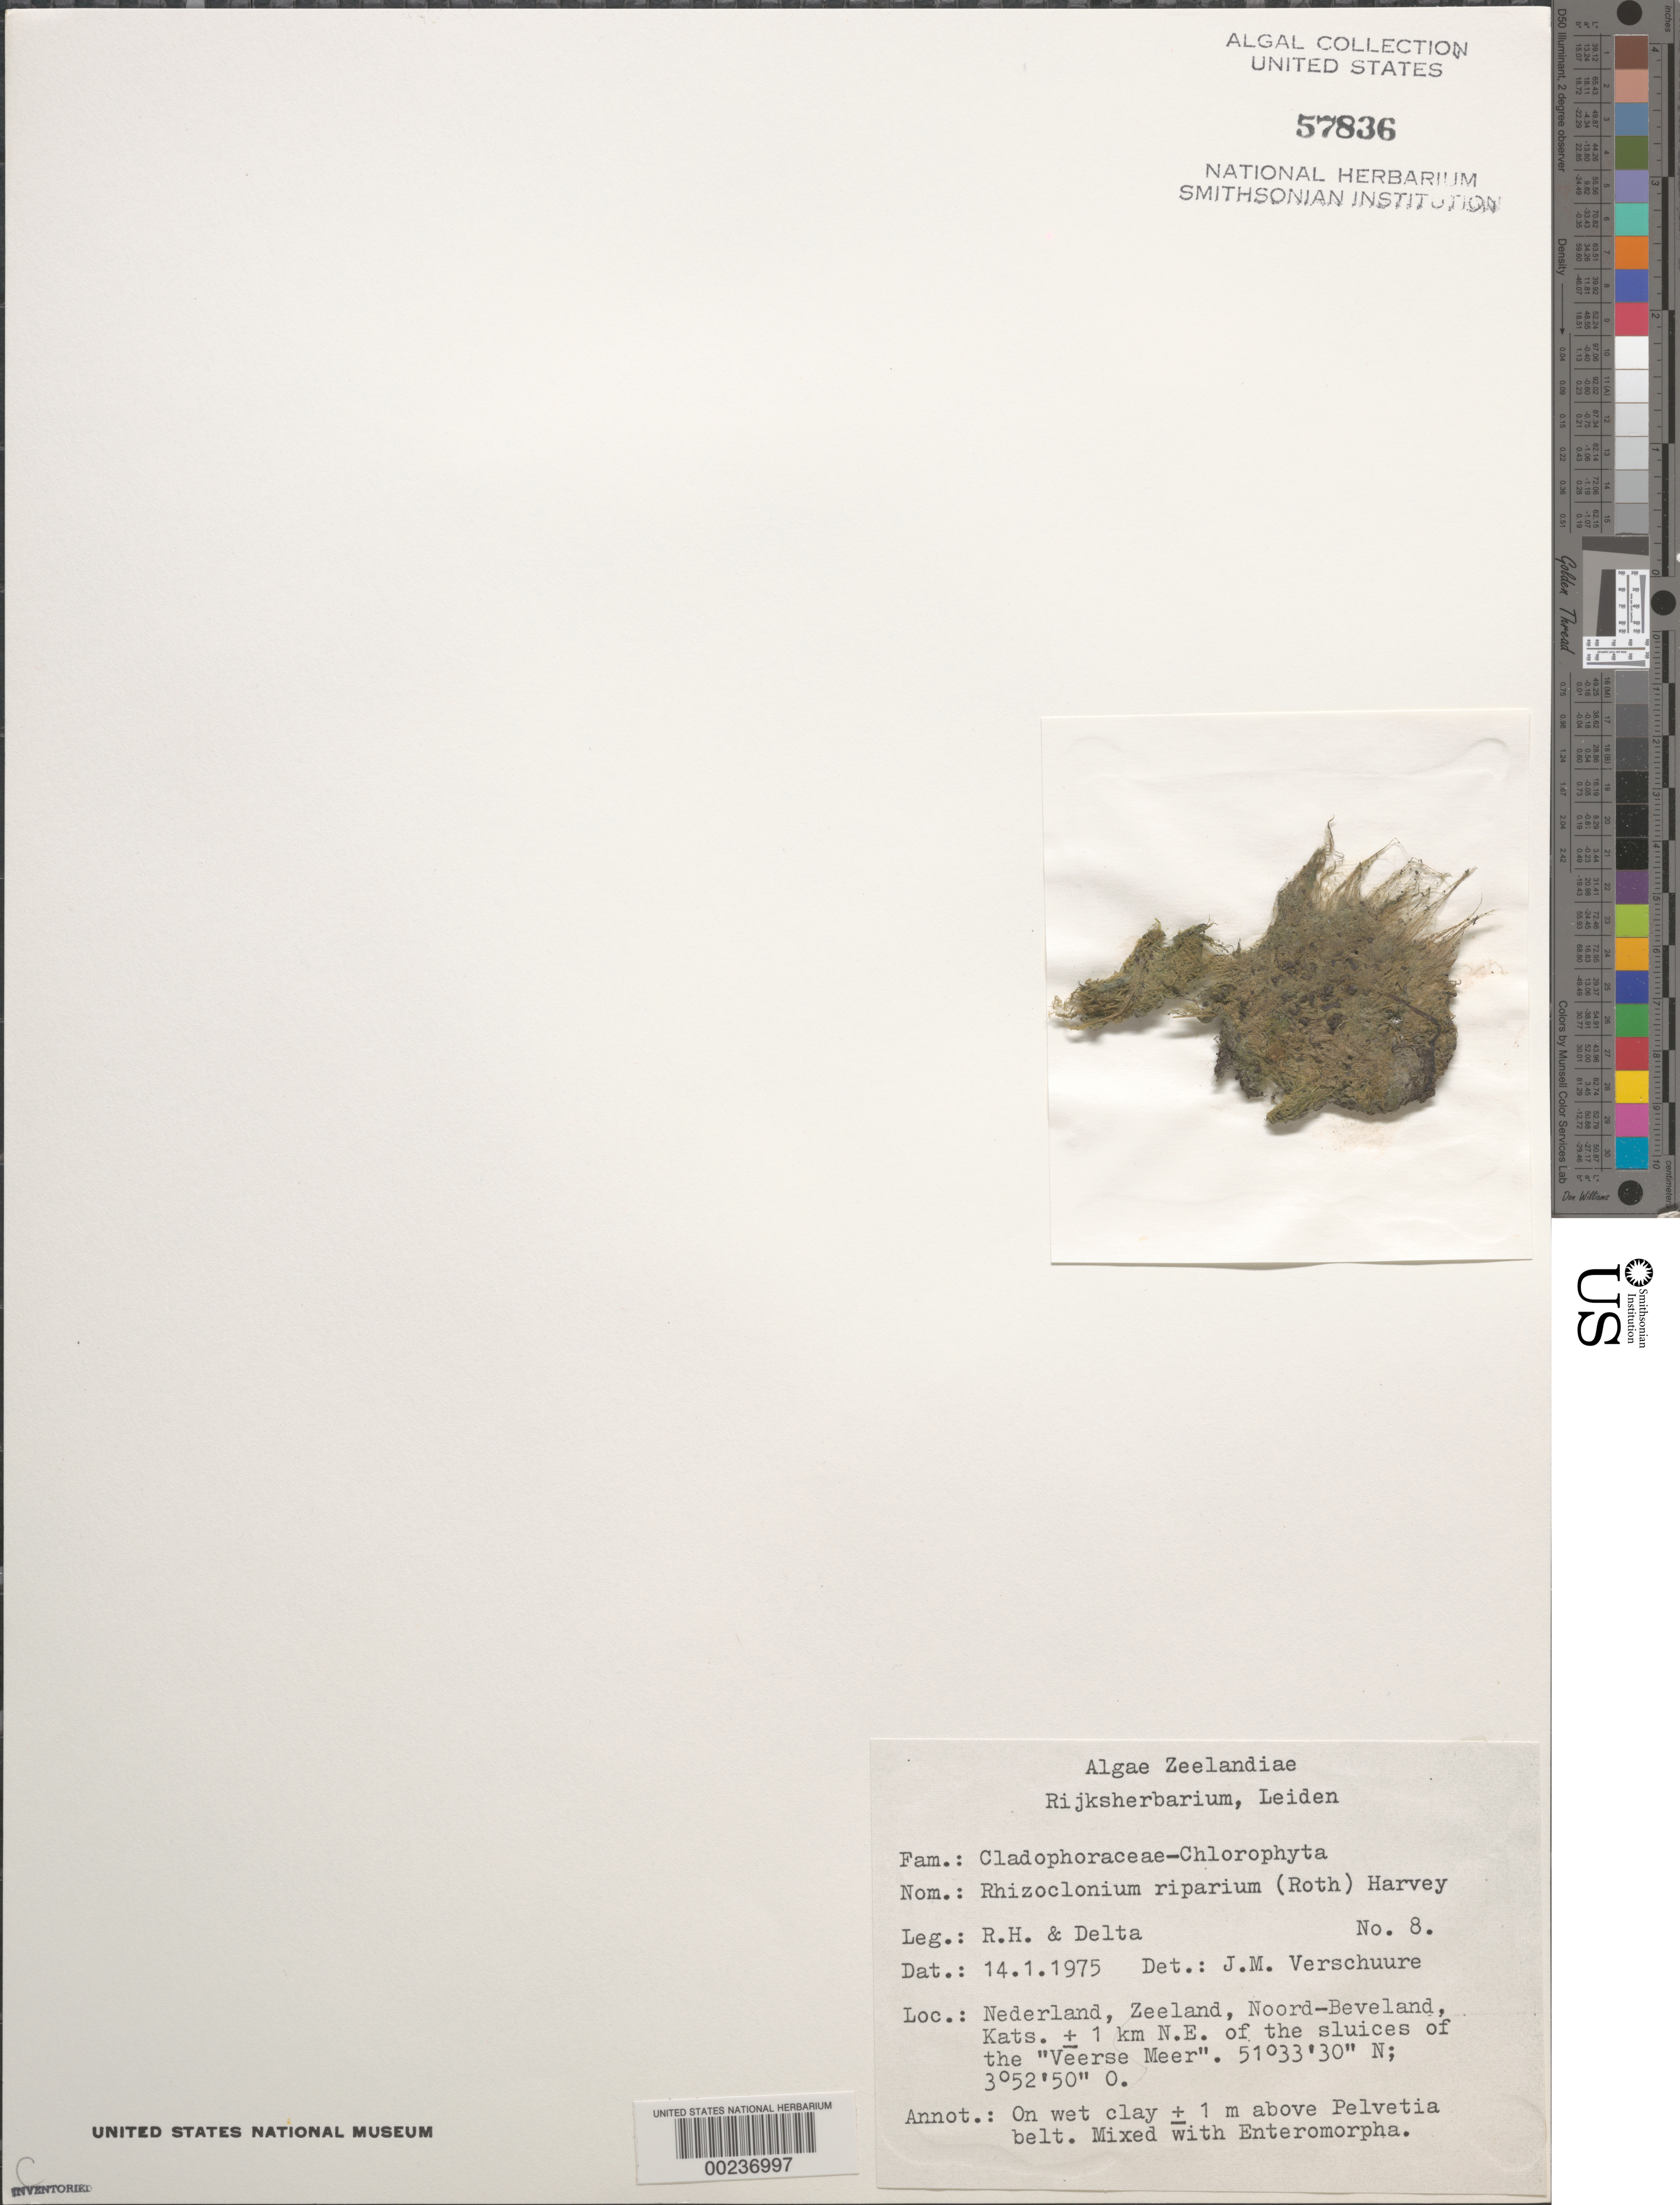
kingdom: Plantae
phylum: Chlorophyta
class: Ulvophyceae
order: Cladophorales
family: Cladophoraceae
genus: Rhizoclonium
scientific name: Rhizoclonium riparium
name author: (Roth) Harv.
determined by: Verschuure, J. M.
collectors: R.H. & Delta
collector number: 8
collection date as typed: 14 Jan 1975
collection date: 1975-01-14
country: Netherlands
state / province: Zeeland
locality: North beveland (noord-beveland), kats, ca. 1 km northeast of veerse meer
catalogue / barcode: US 57836